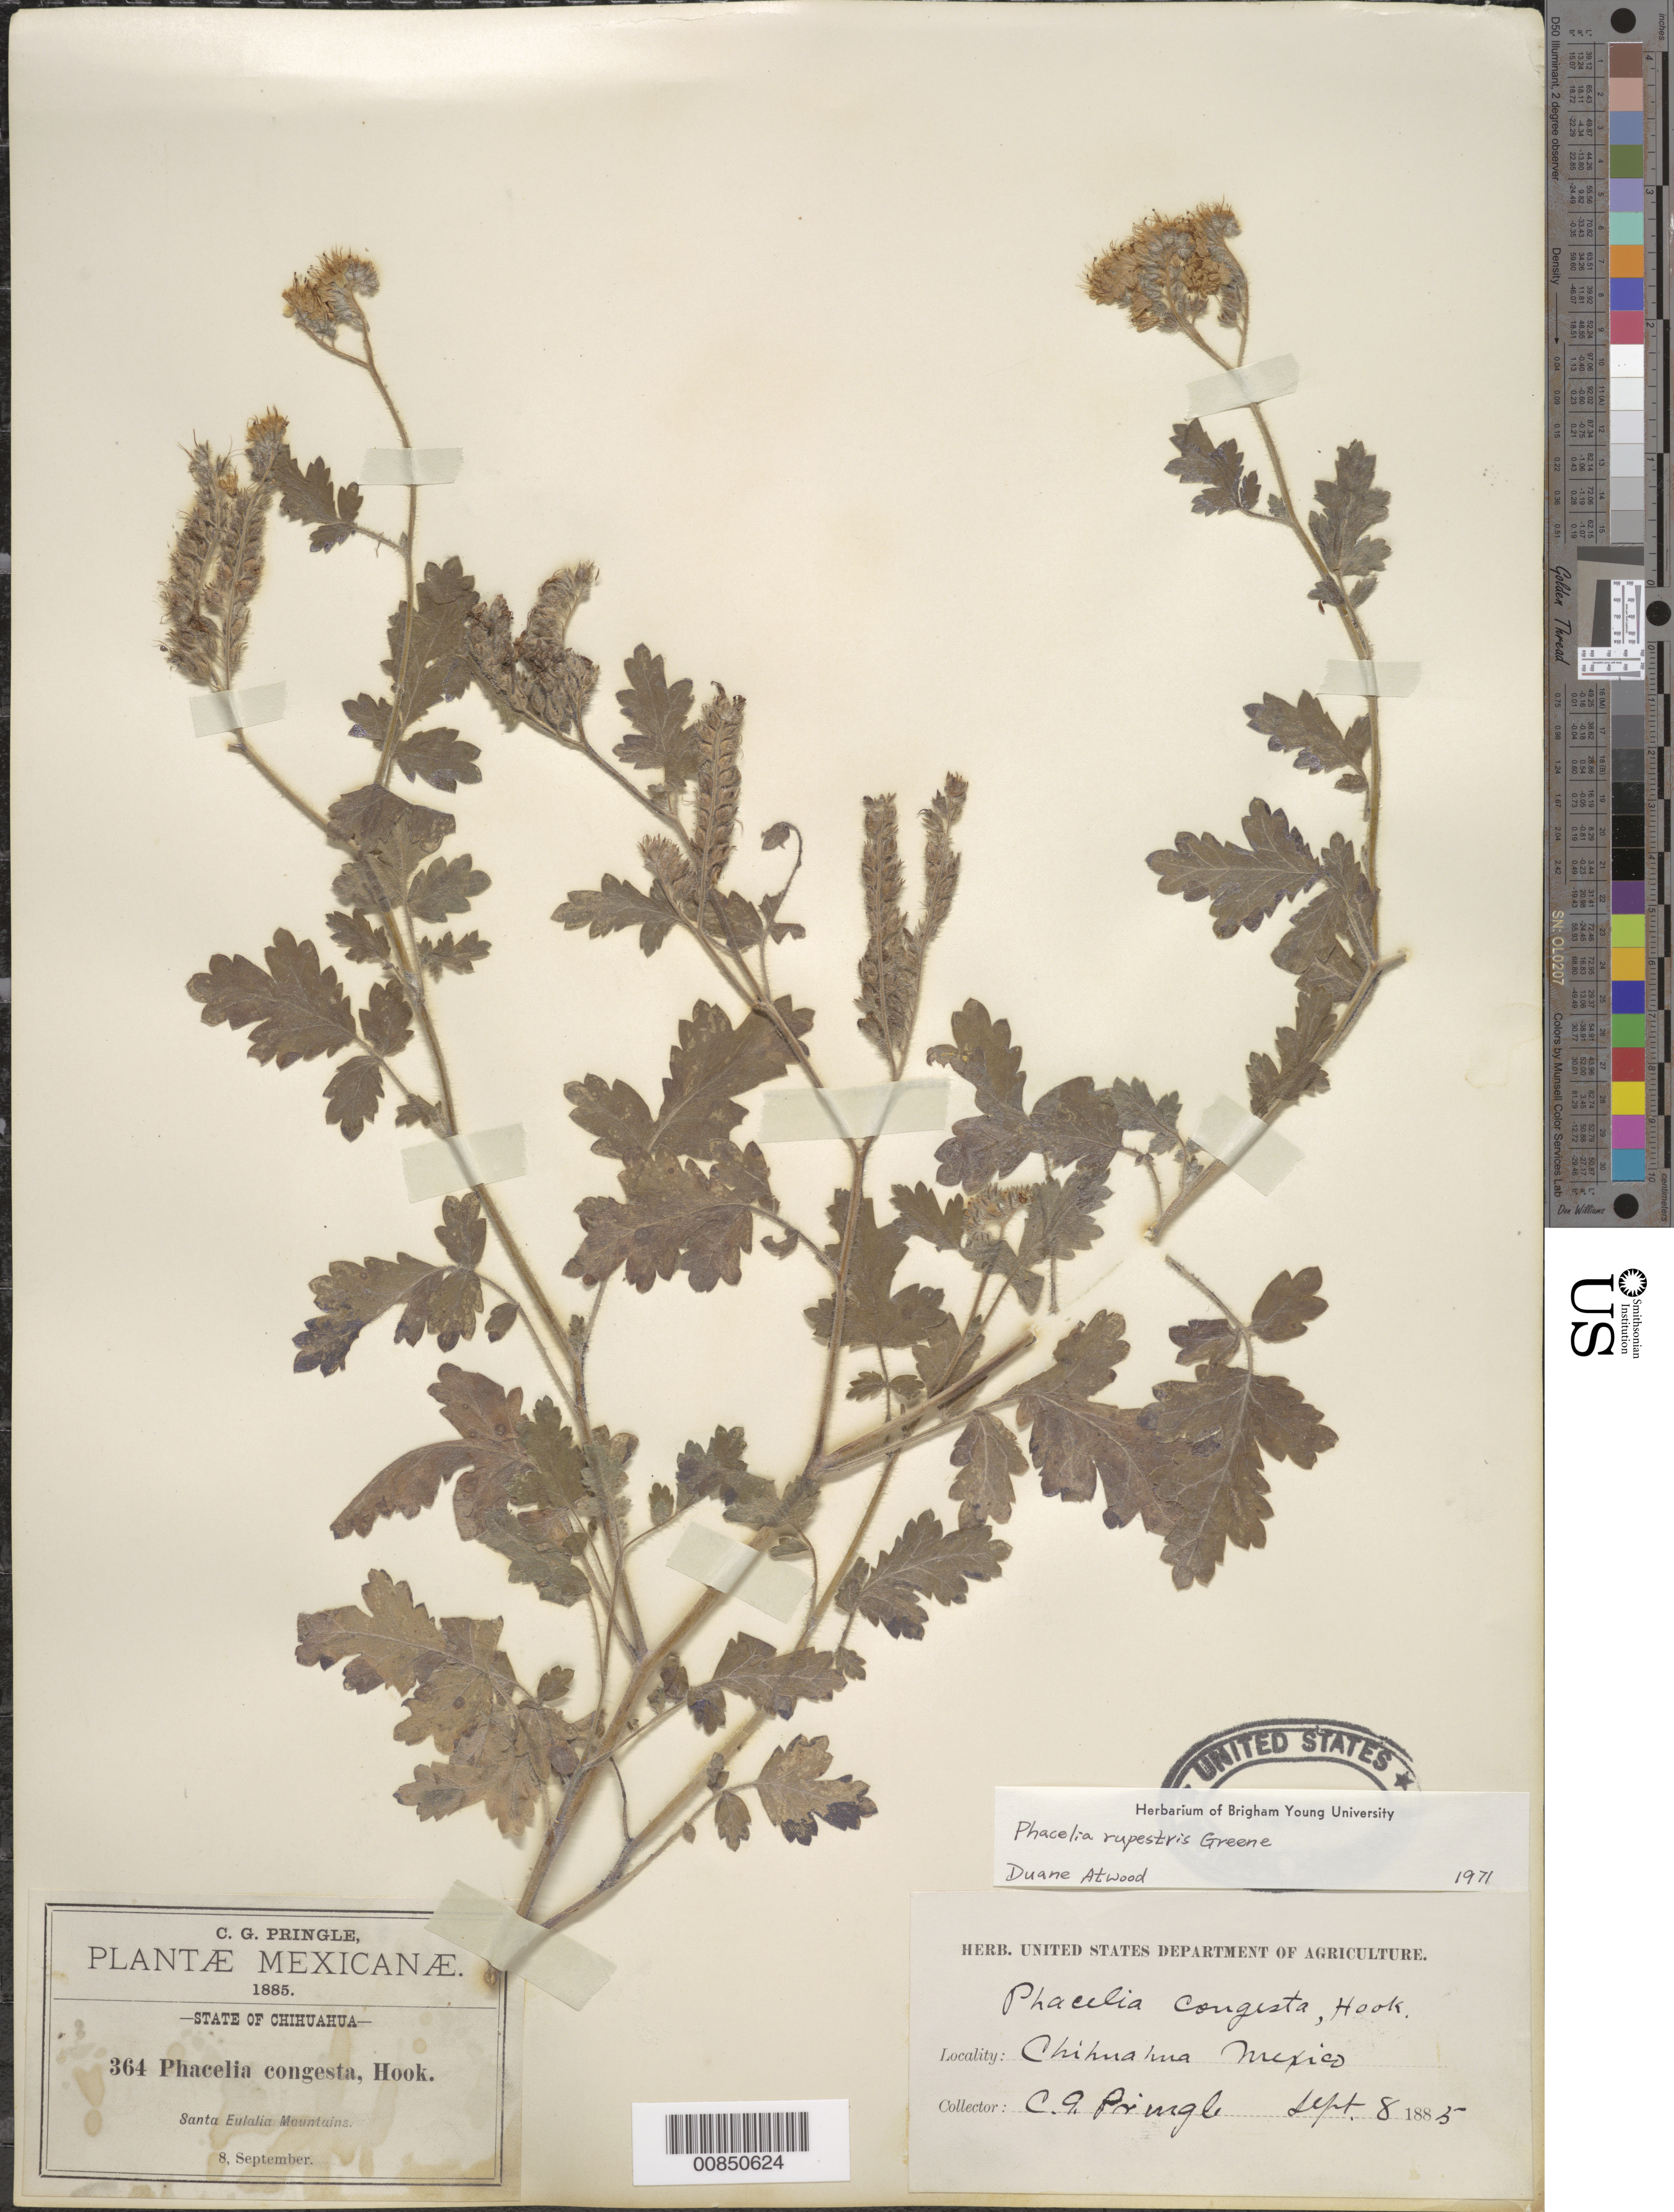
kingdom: Plantae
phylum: Tracheophyta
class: Magnoliopsida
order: Boraginales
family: Hydrophyllaceae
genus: Phacelia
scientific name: Phacelia rupestris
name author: Greene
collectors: C. G. Pringle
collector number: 364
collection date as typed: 08 Sep 1885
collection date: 1885-09-08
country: Mexico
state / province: Chihuahua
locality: Santa Eulalia Mountains, Chihuahua.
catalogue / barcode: US 74472